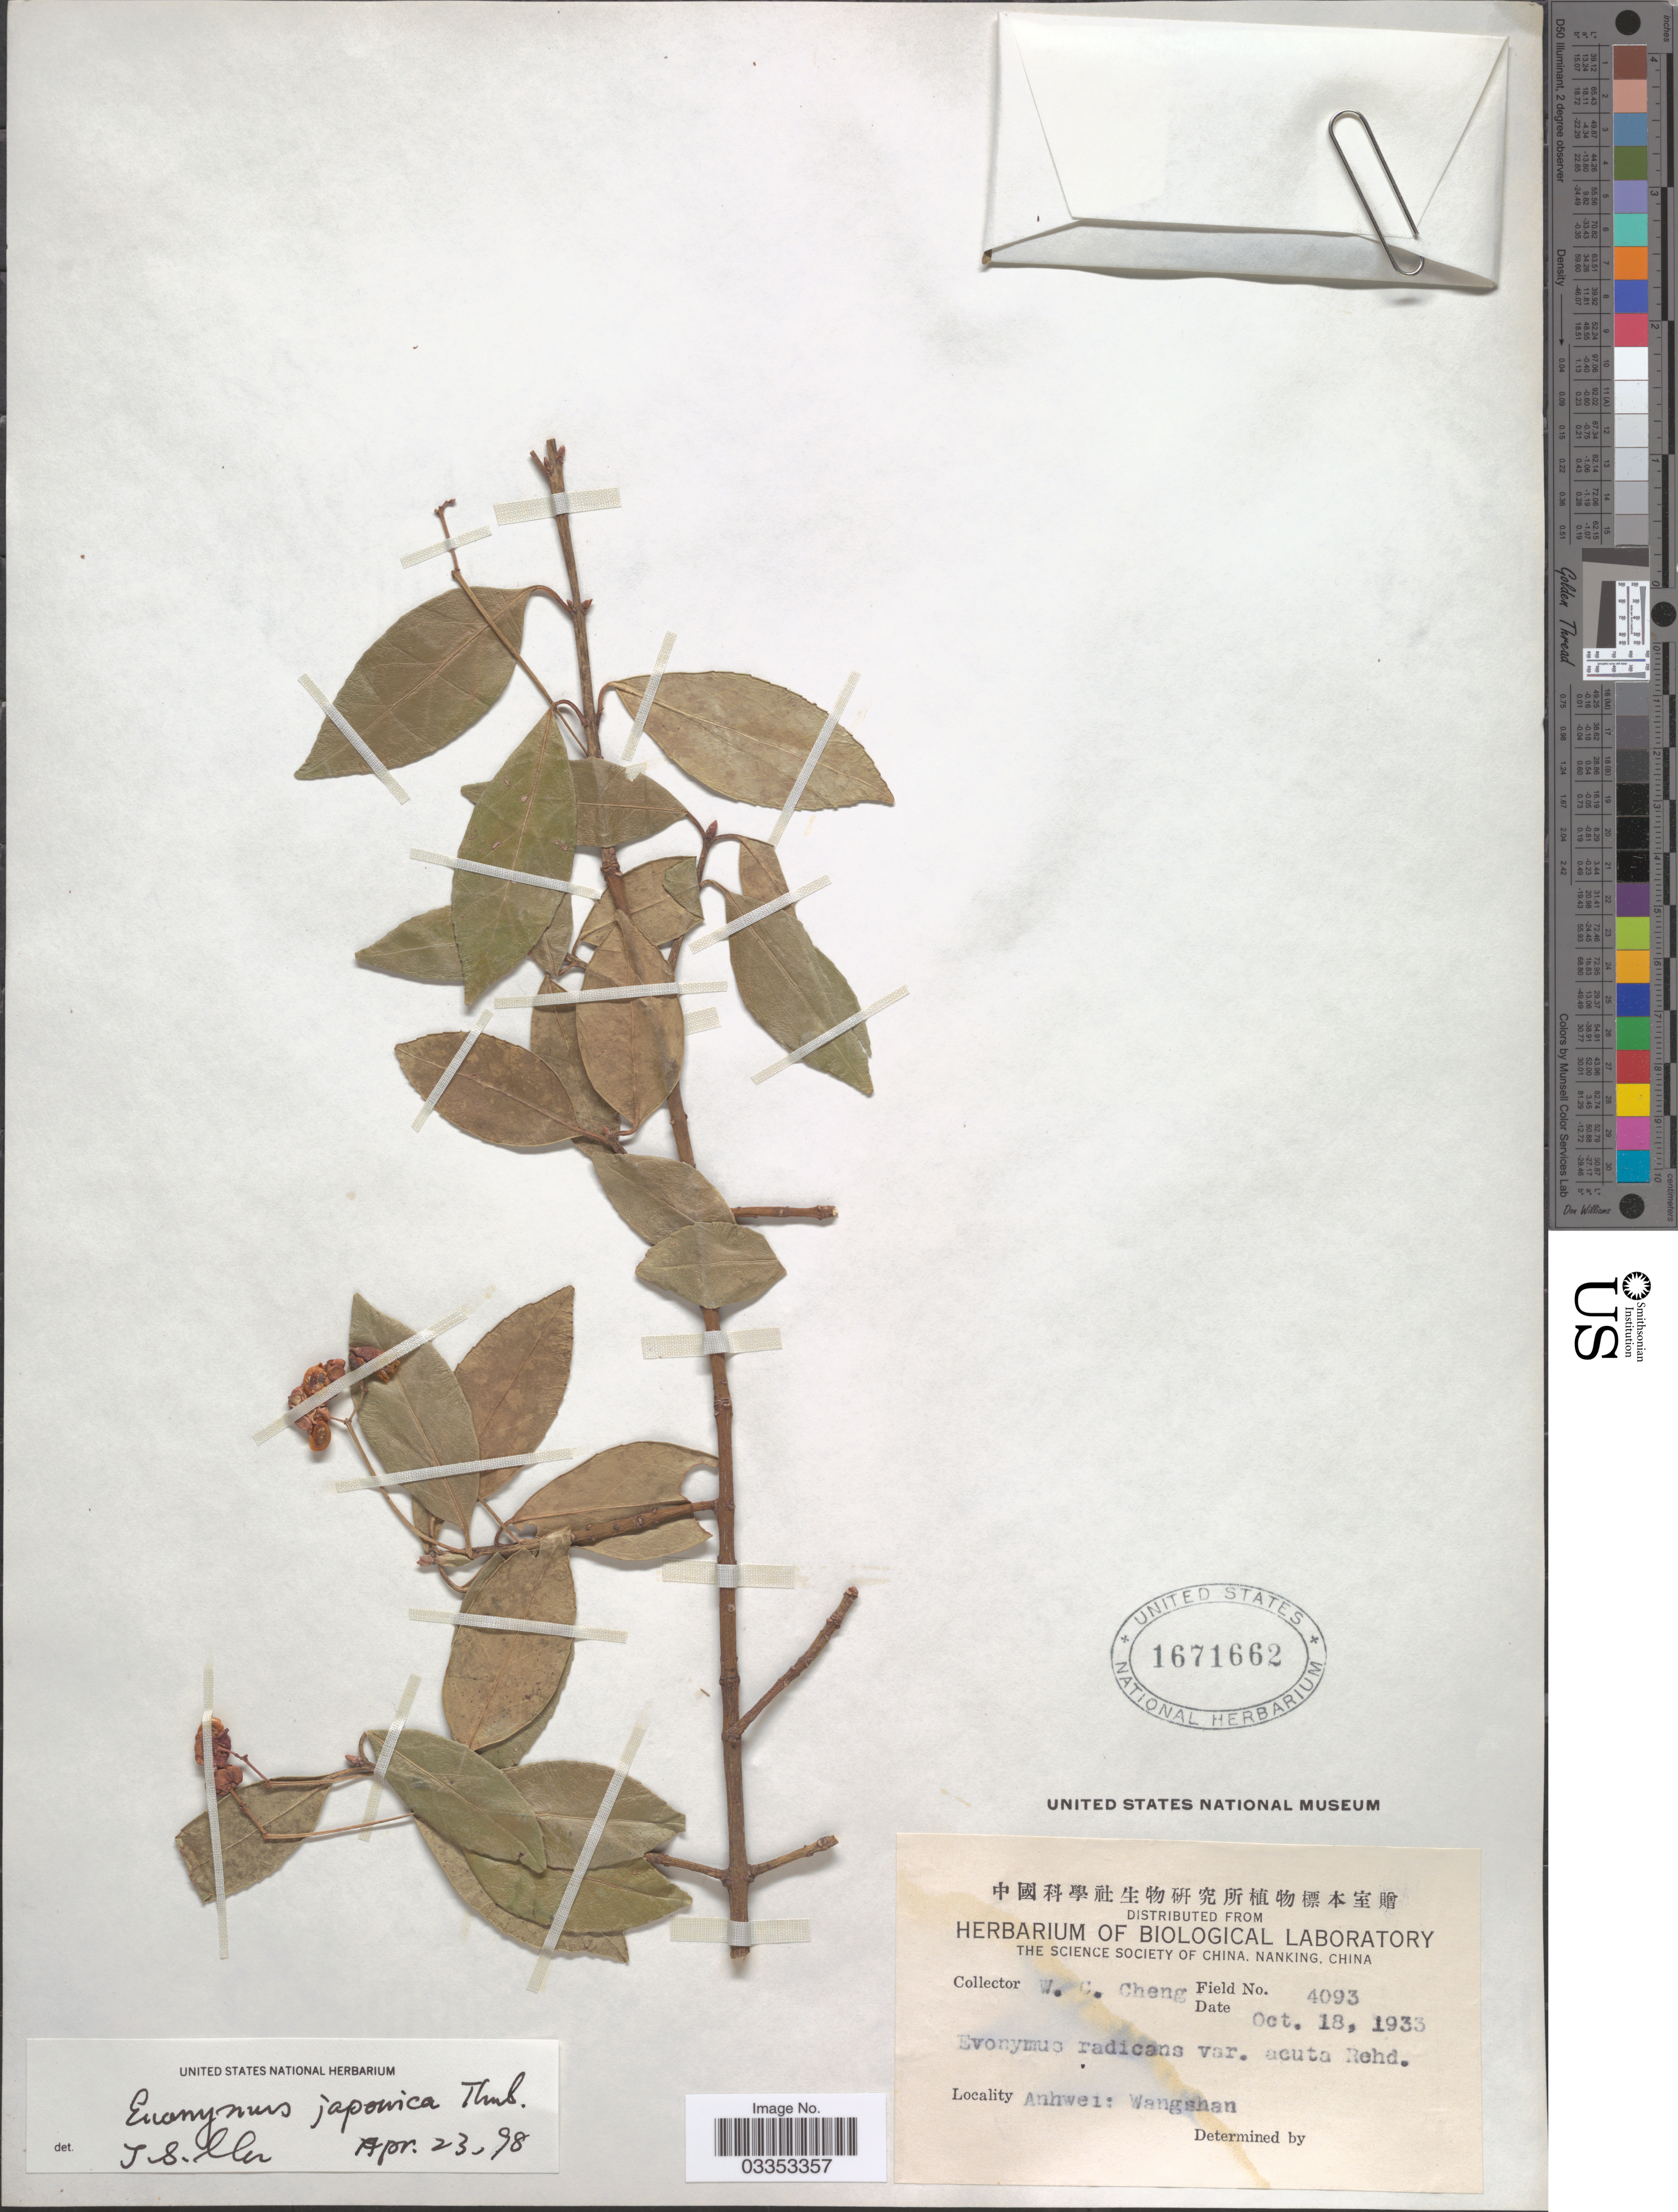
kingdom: Plantae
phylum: Tracheophyta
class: Magnoliopsida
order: Celastrales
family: Celastraceae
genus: Euonymus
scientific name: Euonymus japonicus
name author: Thunb.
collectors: W. C. Cheng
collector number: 4093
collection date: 1933-10-18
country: China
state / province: Anhui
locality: Anhwei: Wangshan.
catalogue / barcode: US 1671662